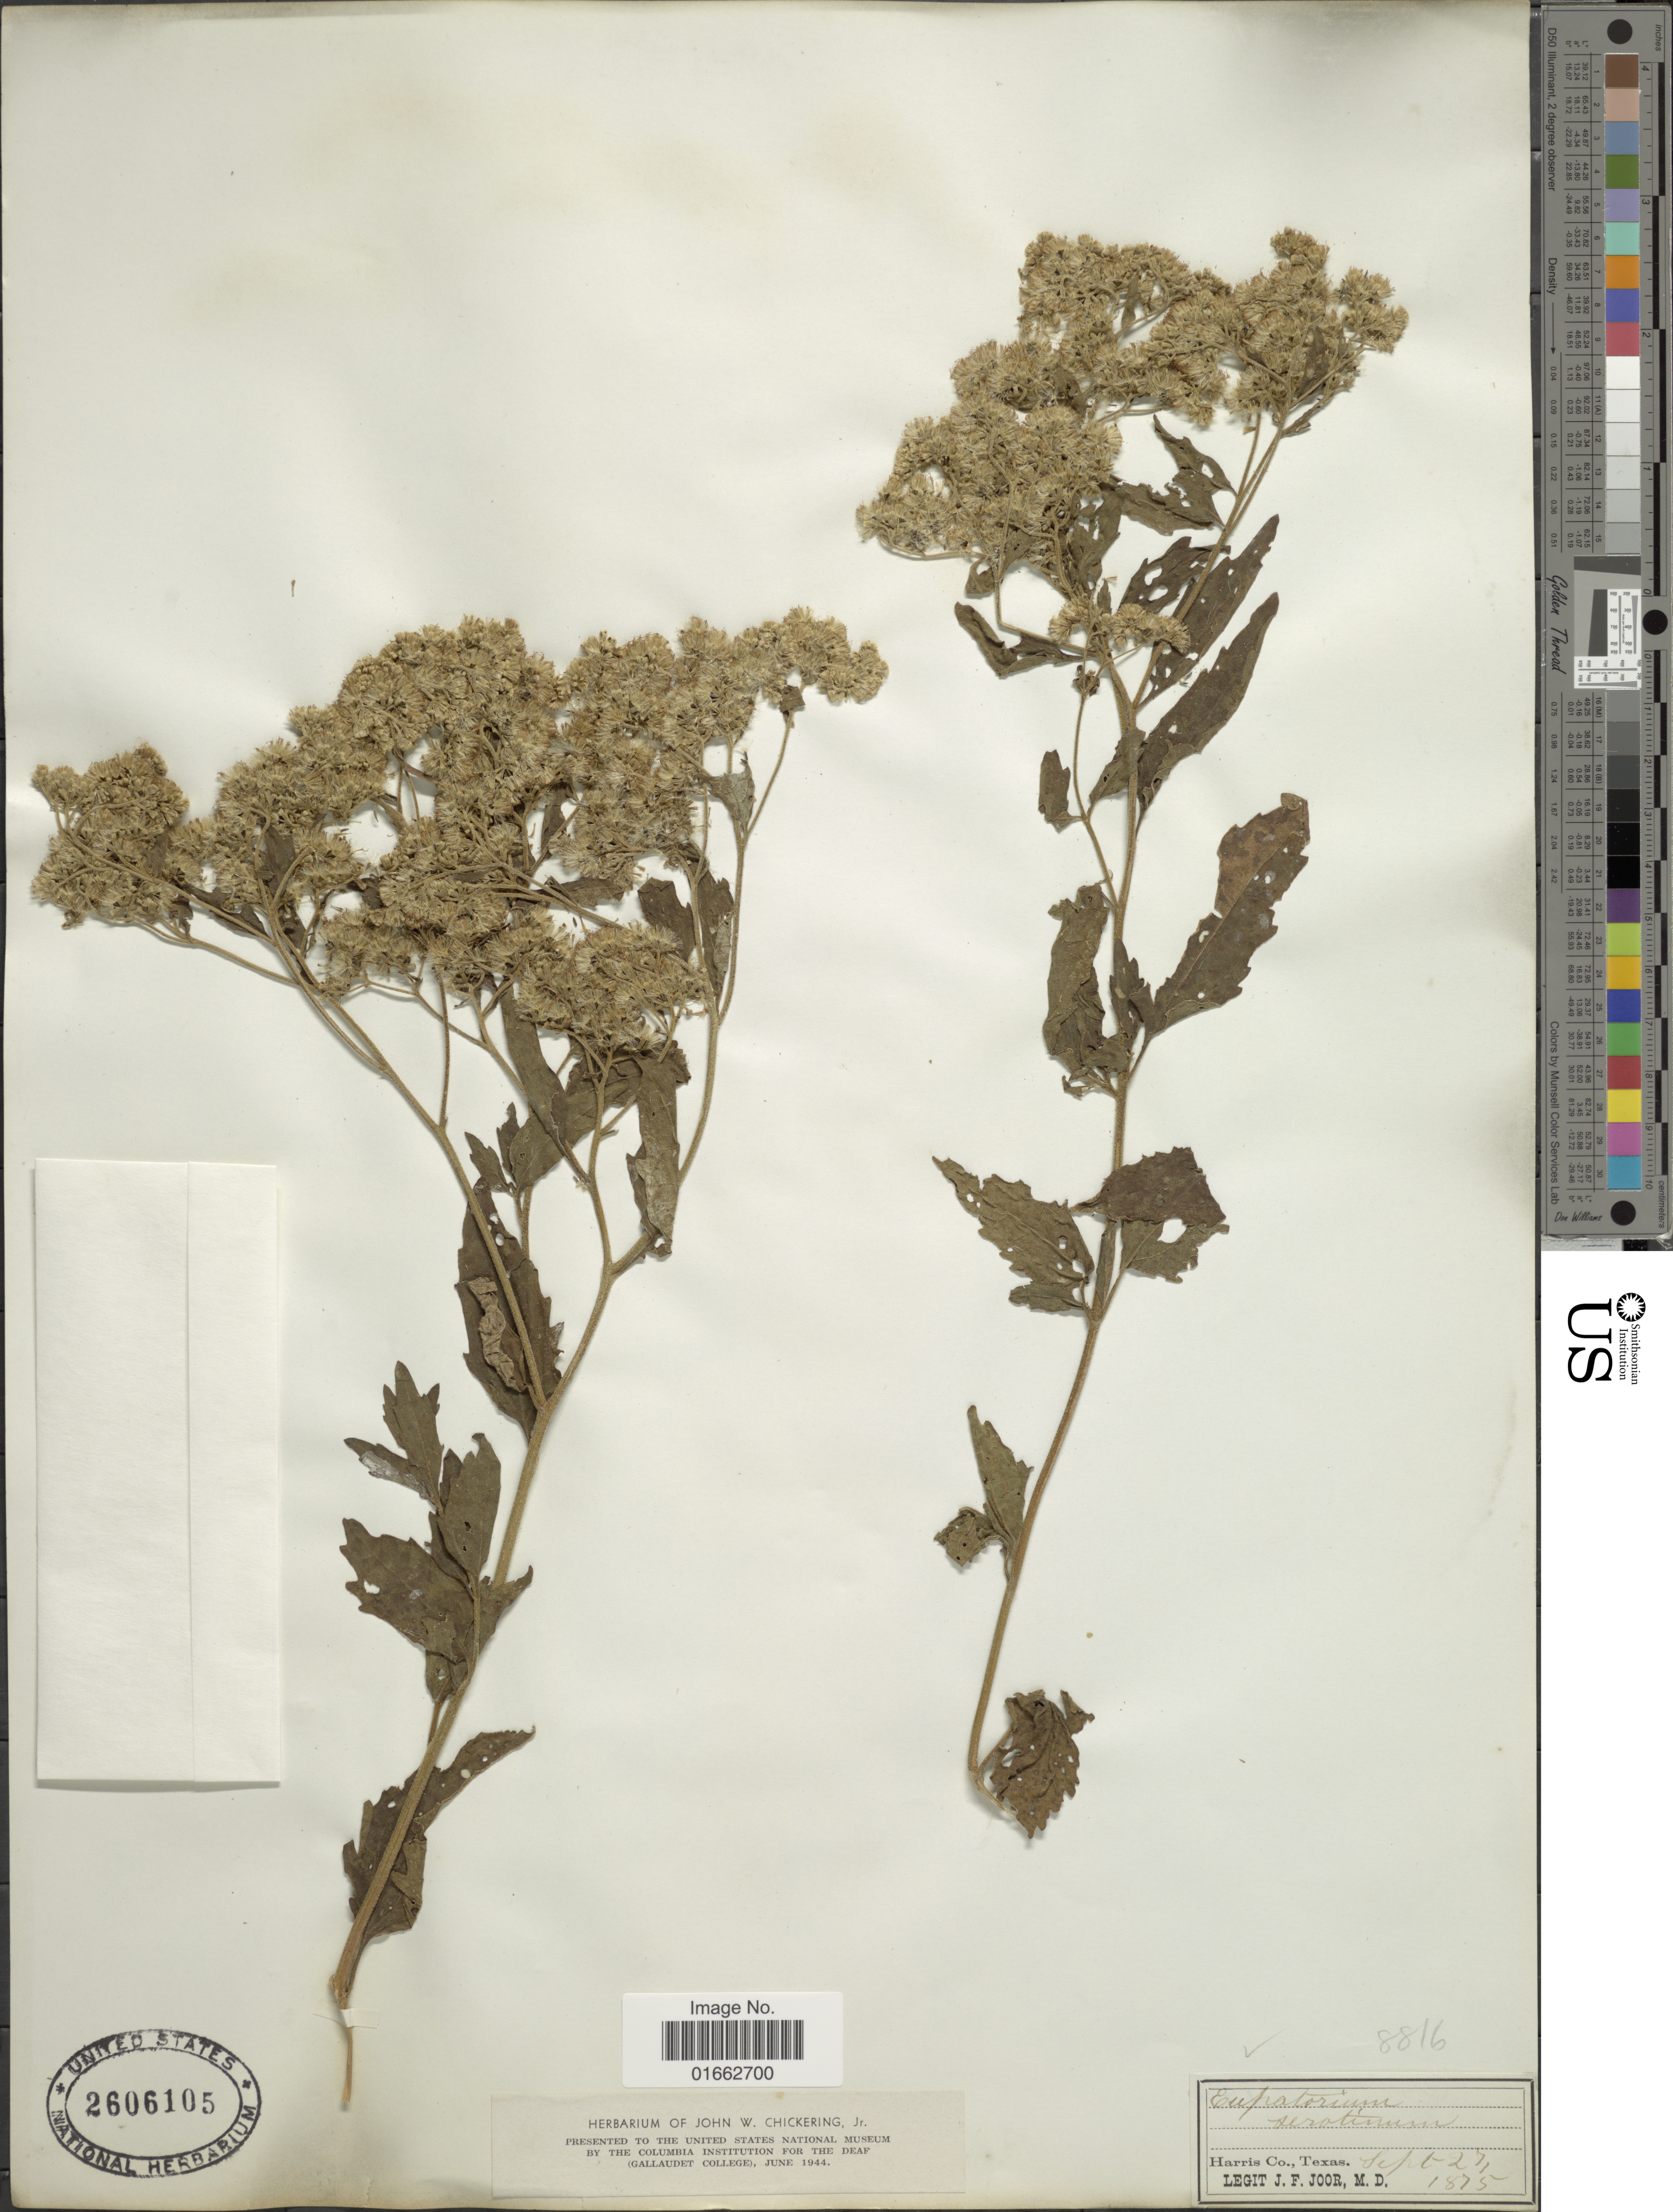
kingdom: Plantae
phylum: Tracheophyta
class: Magnoliopsida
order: Asterales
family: Asteraceae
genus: Critonia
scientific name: Critonia serotinum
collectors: J. F. Joor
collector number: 8816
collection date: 1875-09-27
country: United States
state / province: Texas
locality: Harris Co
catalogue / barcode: US 2606105